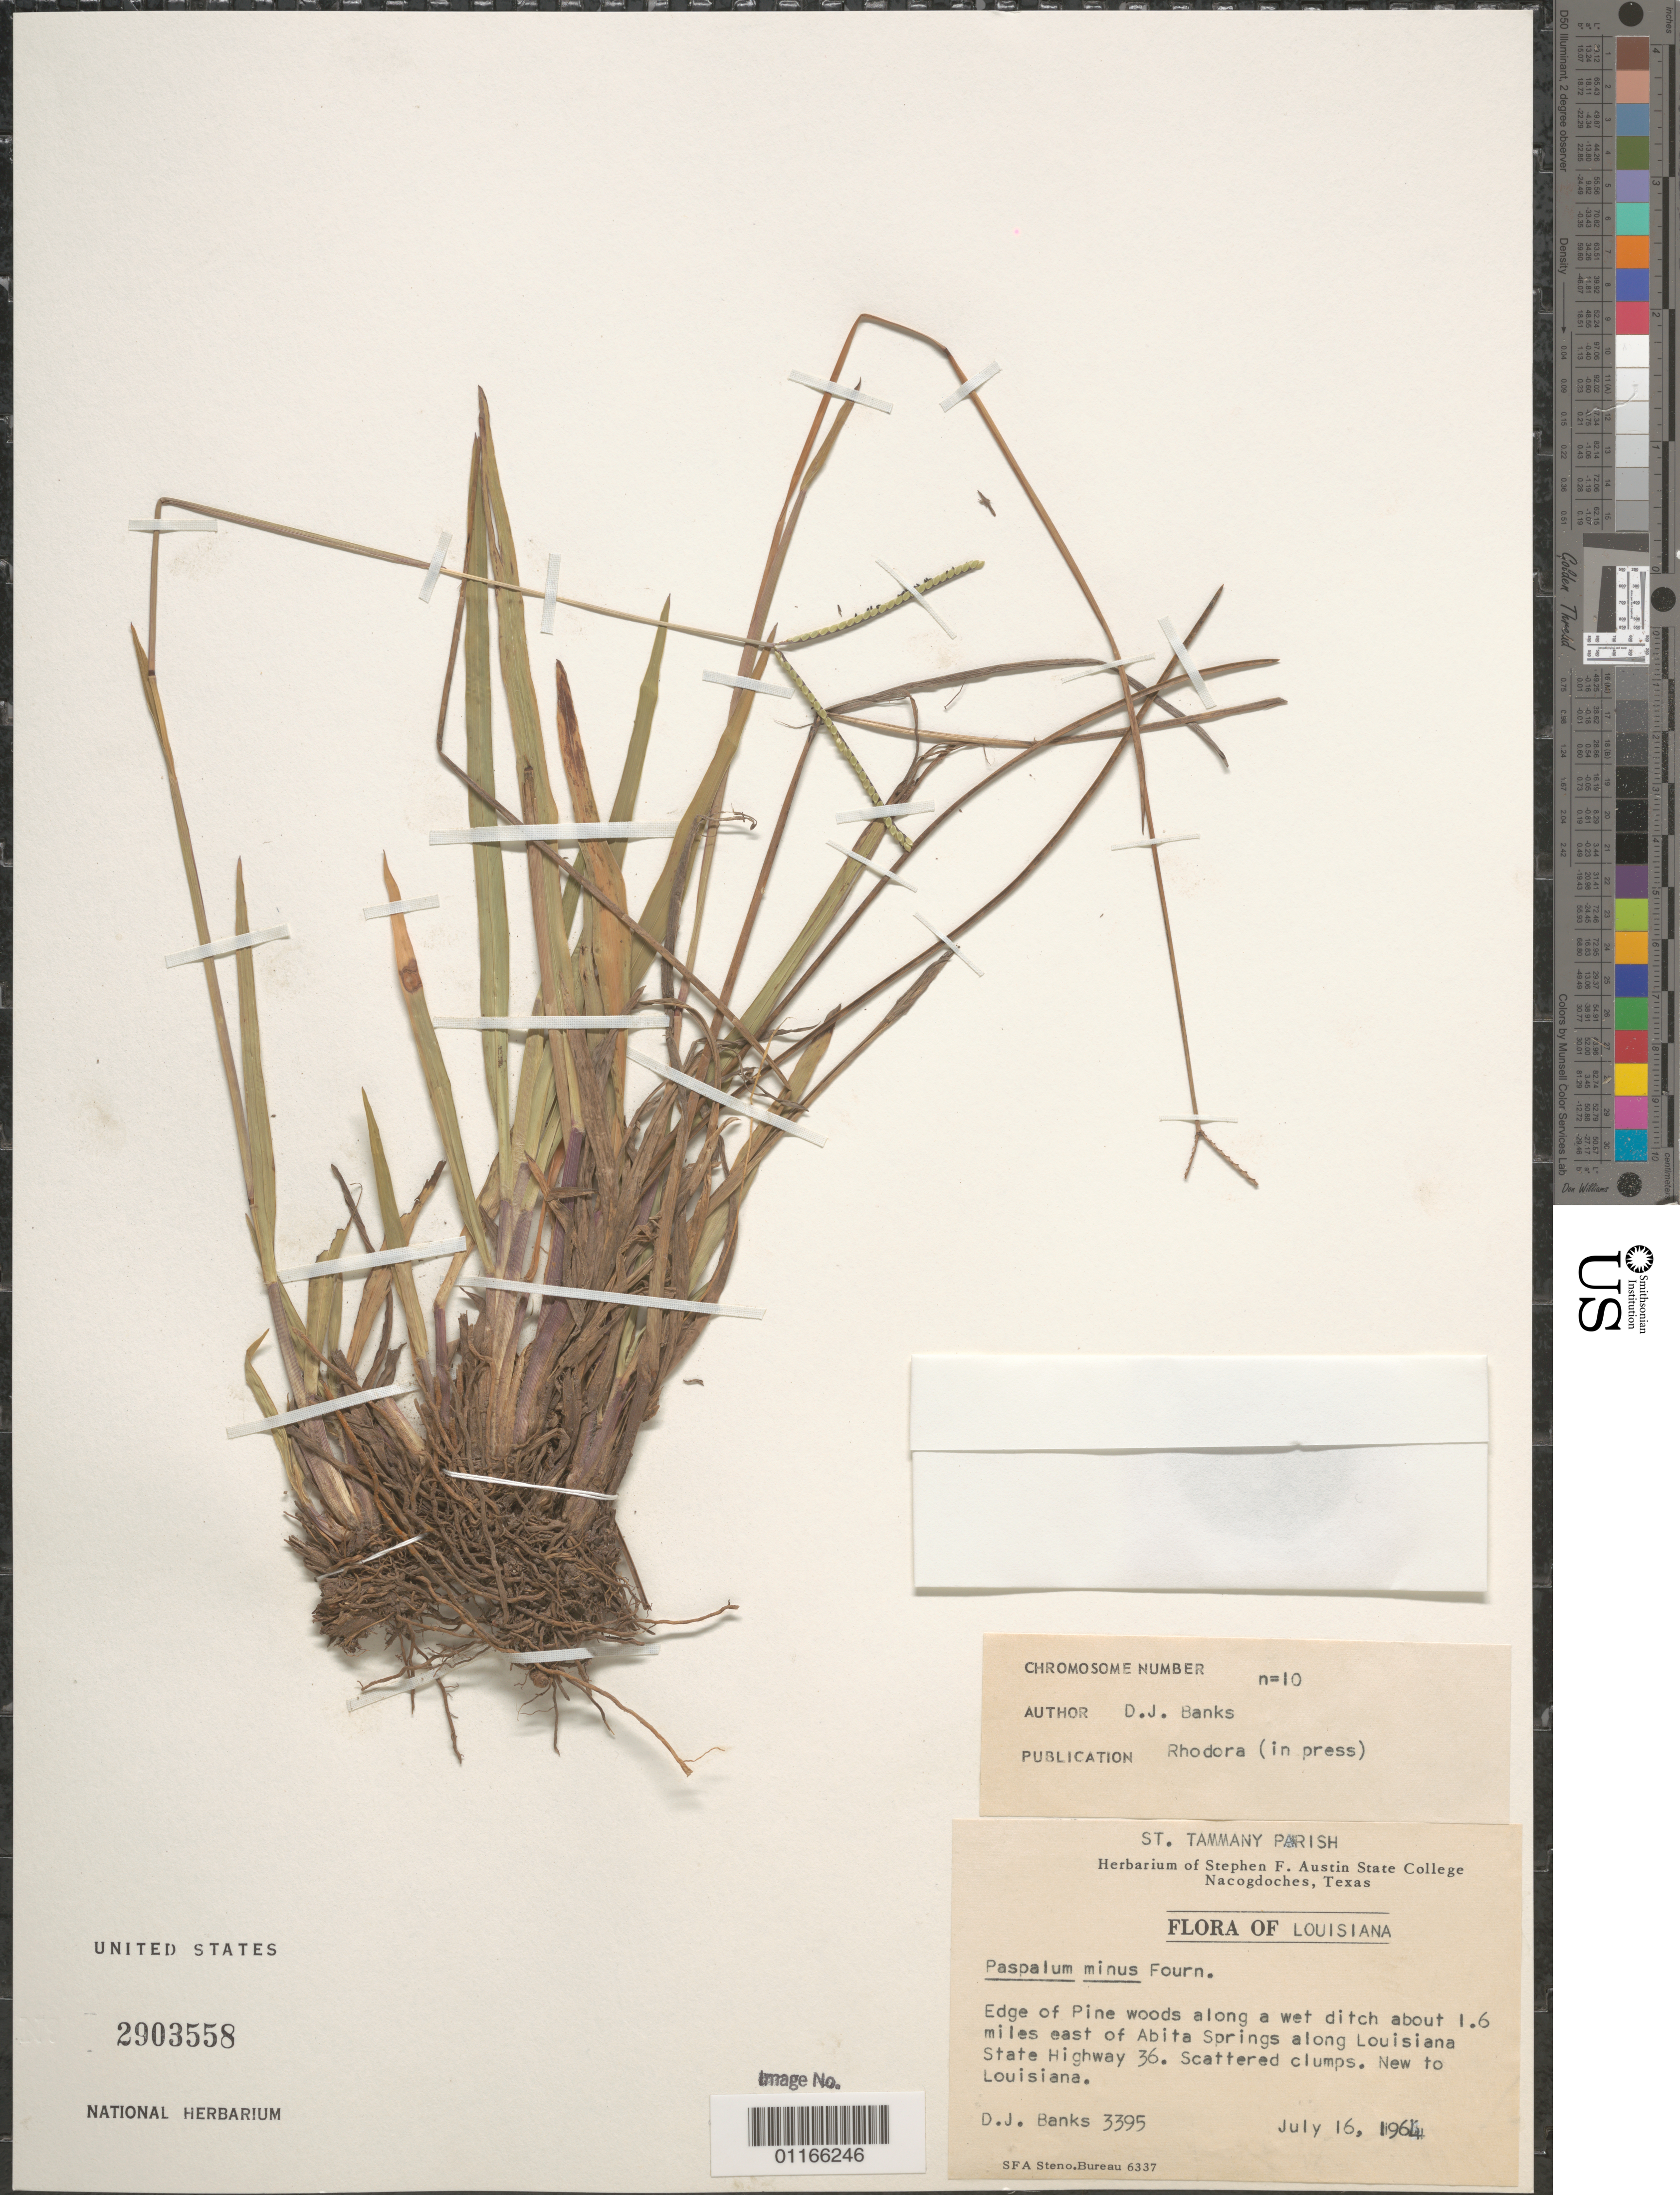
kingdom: Plantae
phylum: Tracheophyta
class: Liliopsida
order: Poales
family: Poaceae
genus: Paspalum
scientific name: Paspalum minus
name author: E. Fourn.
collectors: D. J. Banks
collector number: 3395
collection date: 1964-07-16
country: United States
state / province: Louisiana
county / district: St. Tammany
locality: About 1.6 miles east of Abita Springs along Louisiana State Highway 36.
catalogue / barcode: US 2903558